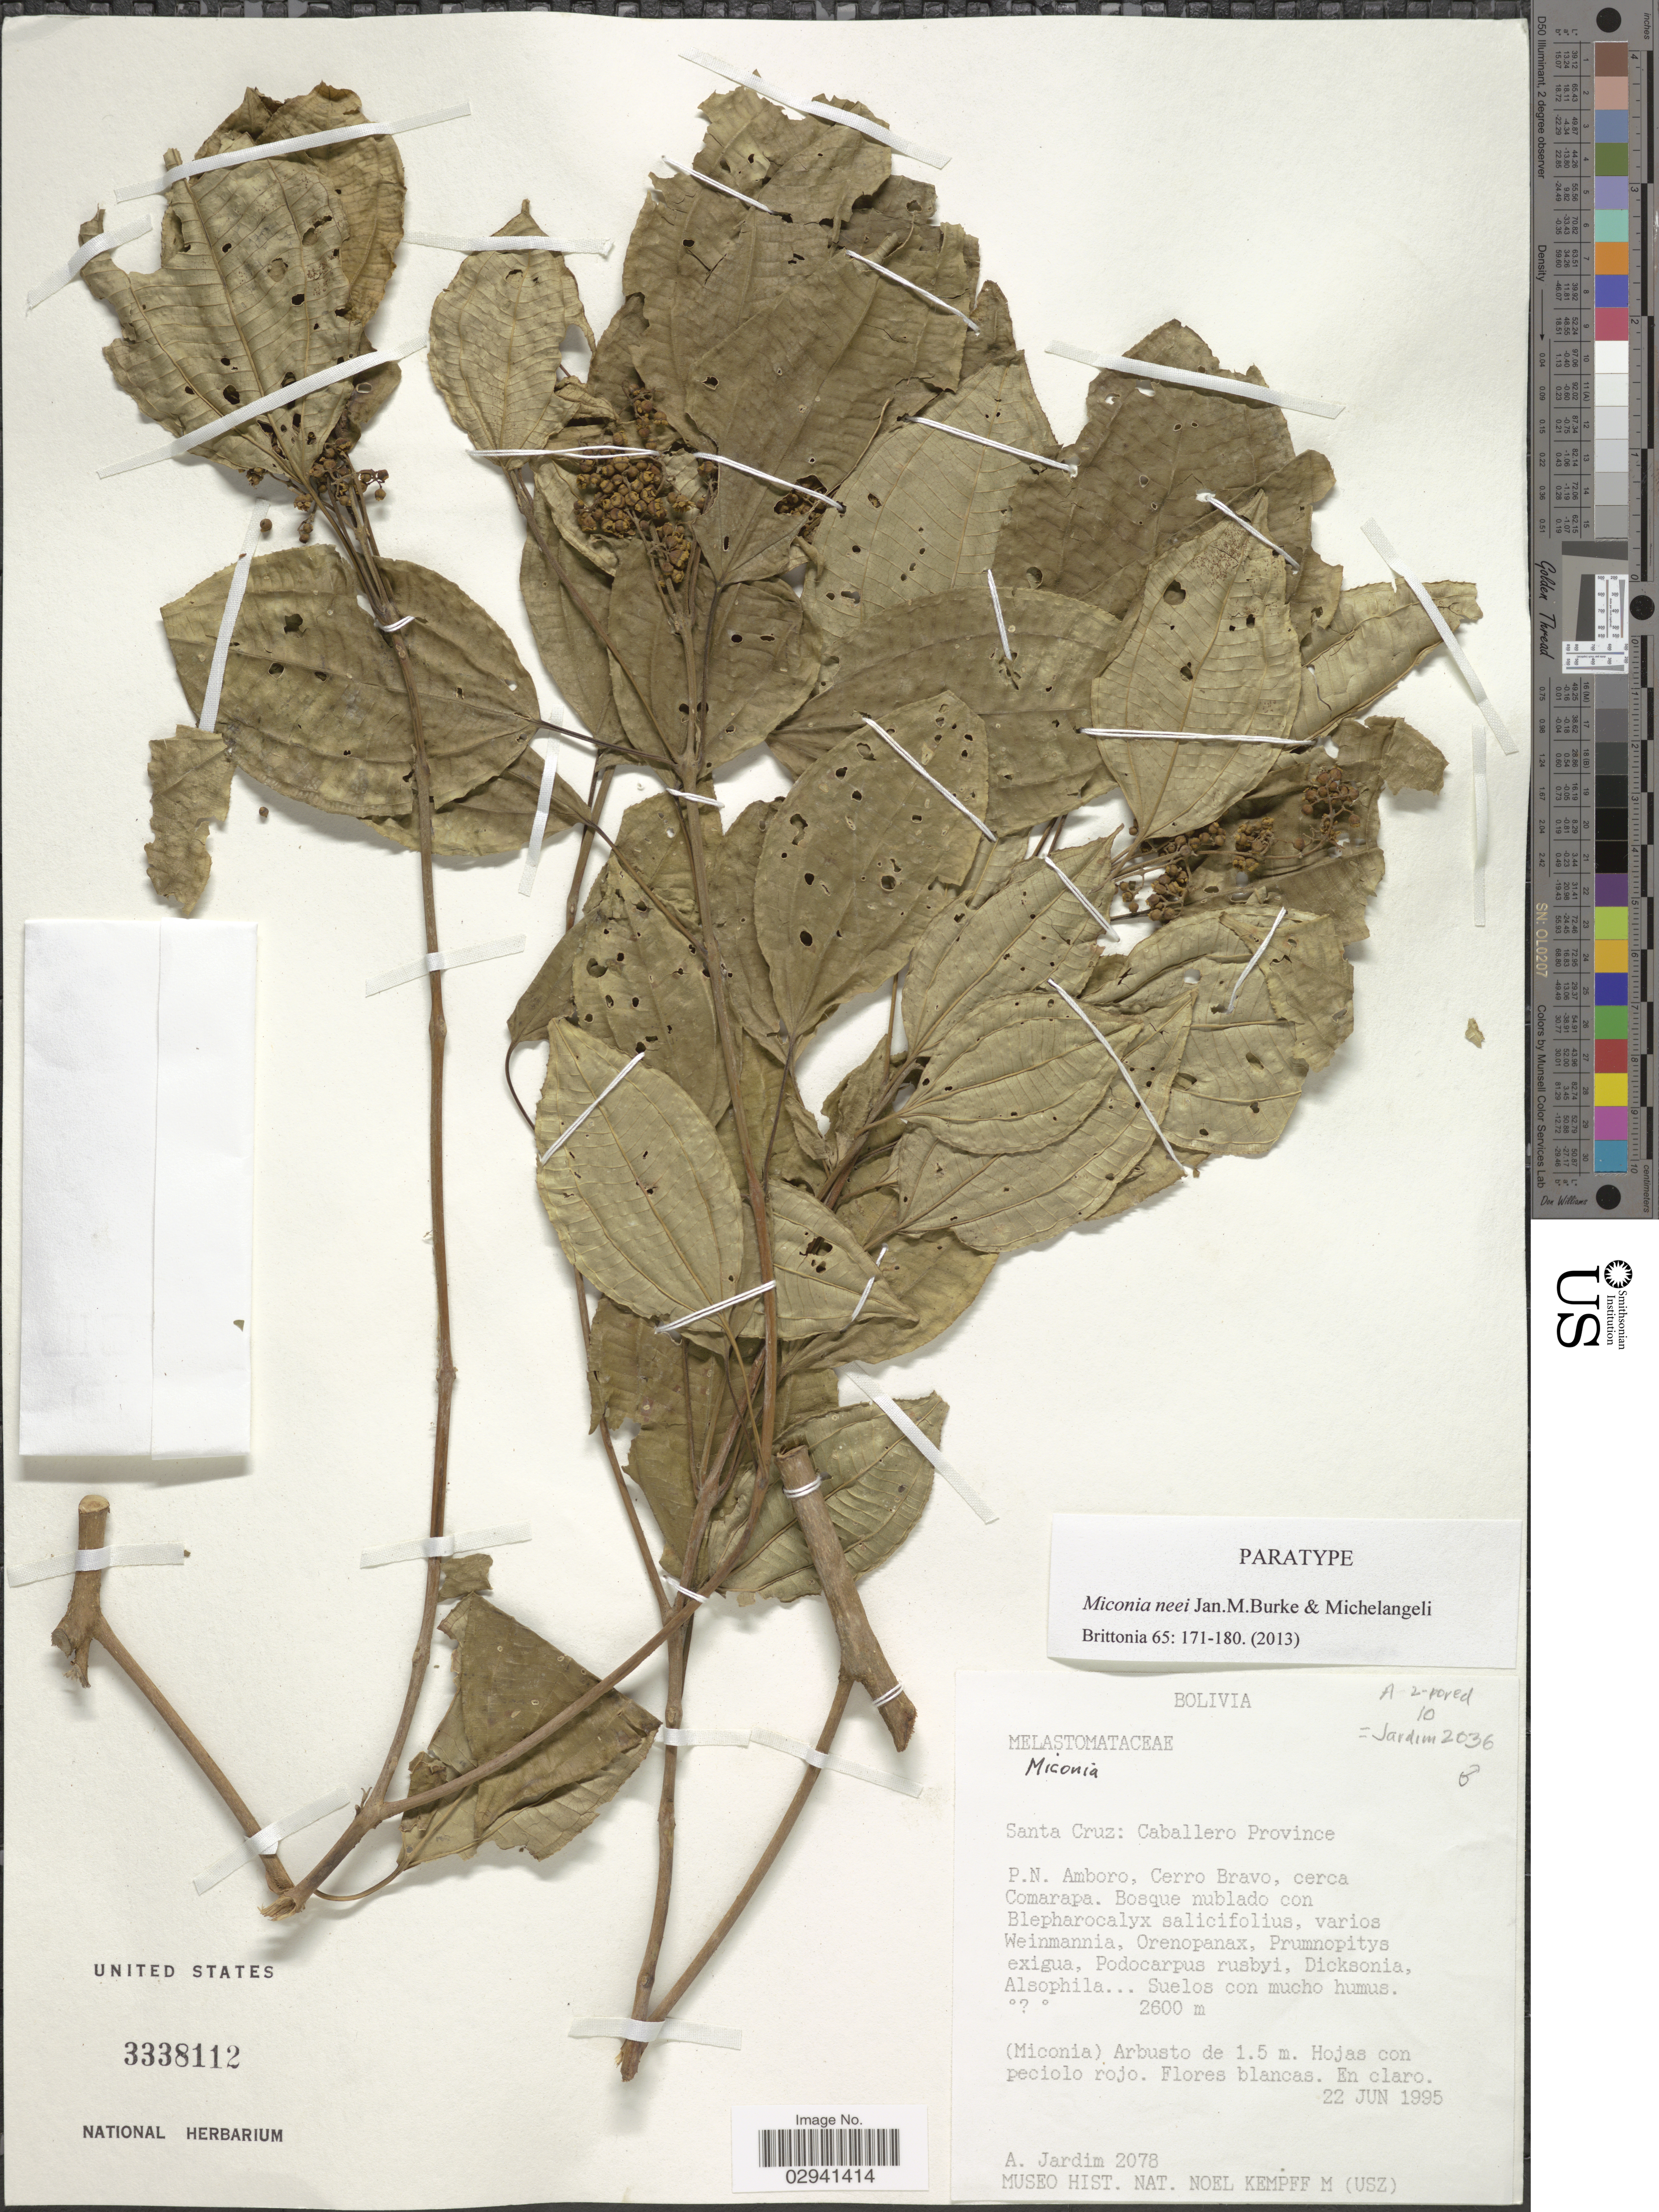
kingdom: Plantae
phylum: Tracheophyta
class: Magnoliopsida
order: Myrtales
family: Melastomataceae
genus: Miconia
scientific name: Miconia neei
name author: Jan.M. Burke & Michelang.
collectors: A. Jardim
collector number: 2078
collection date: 1995-06-22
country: Bolivia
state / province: Santa Cruz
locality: Caballero Province, P.N. Amboro, Cerro Bravo, cerca Comarapa.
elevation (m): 2600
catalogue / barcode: US 3338112